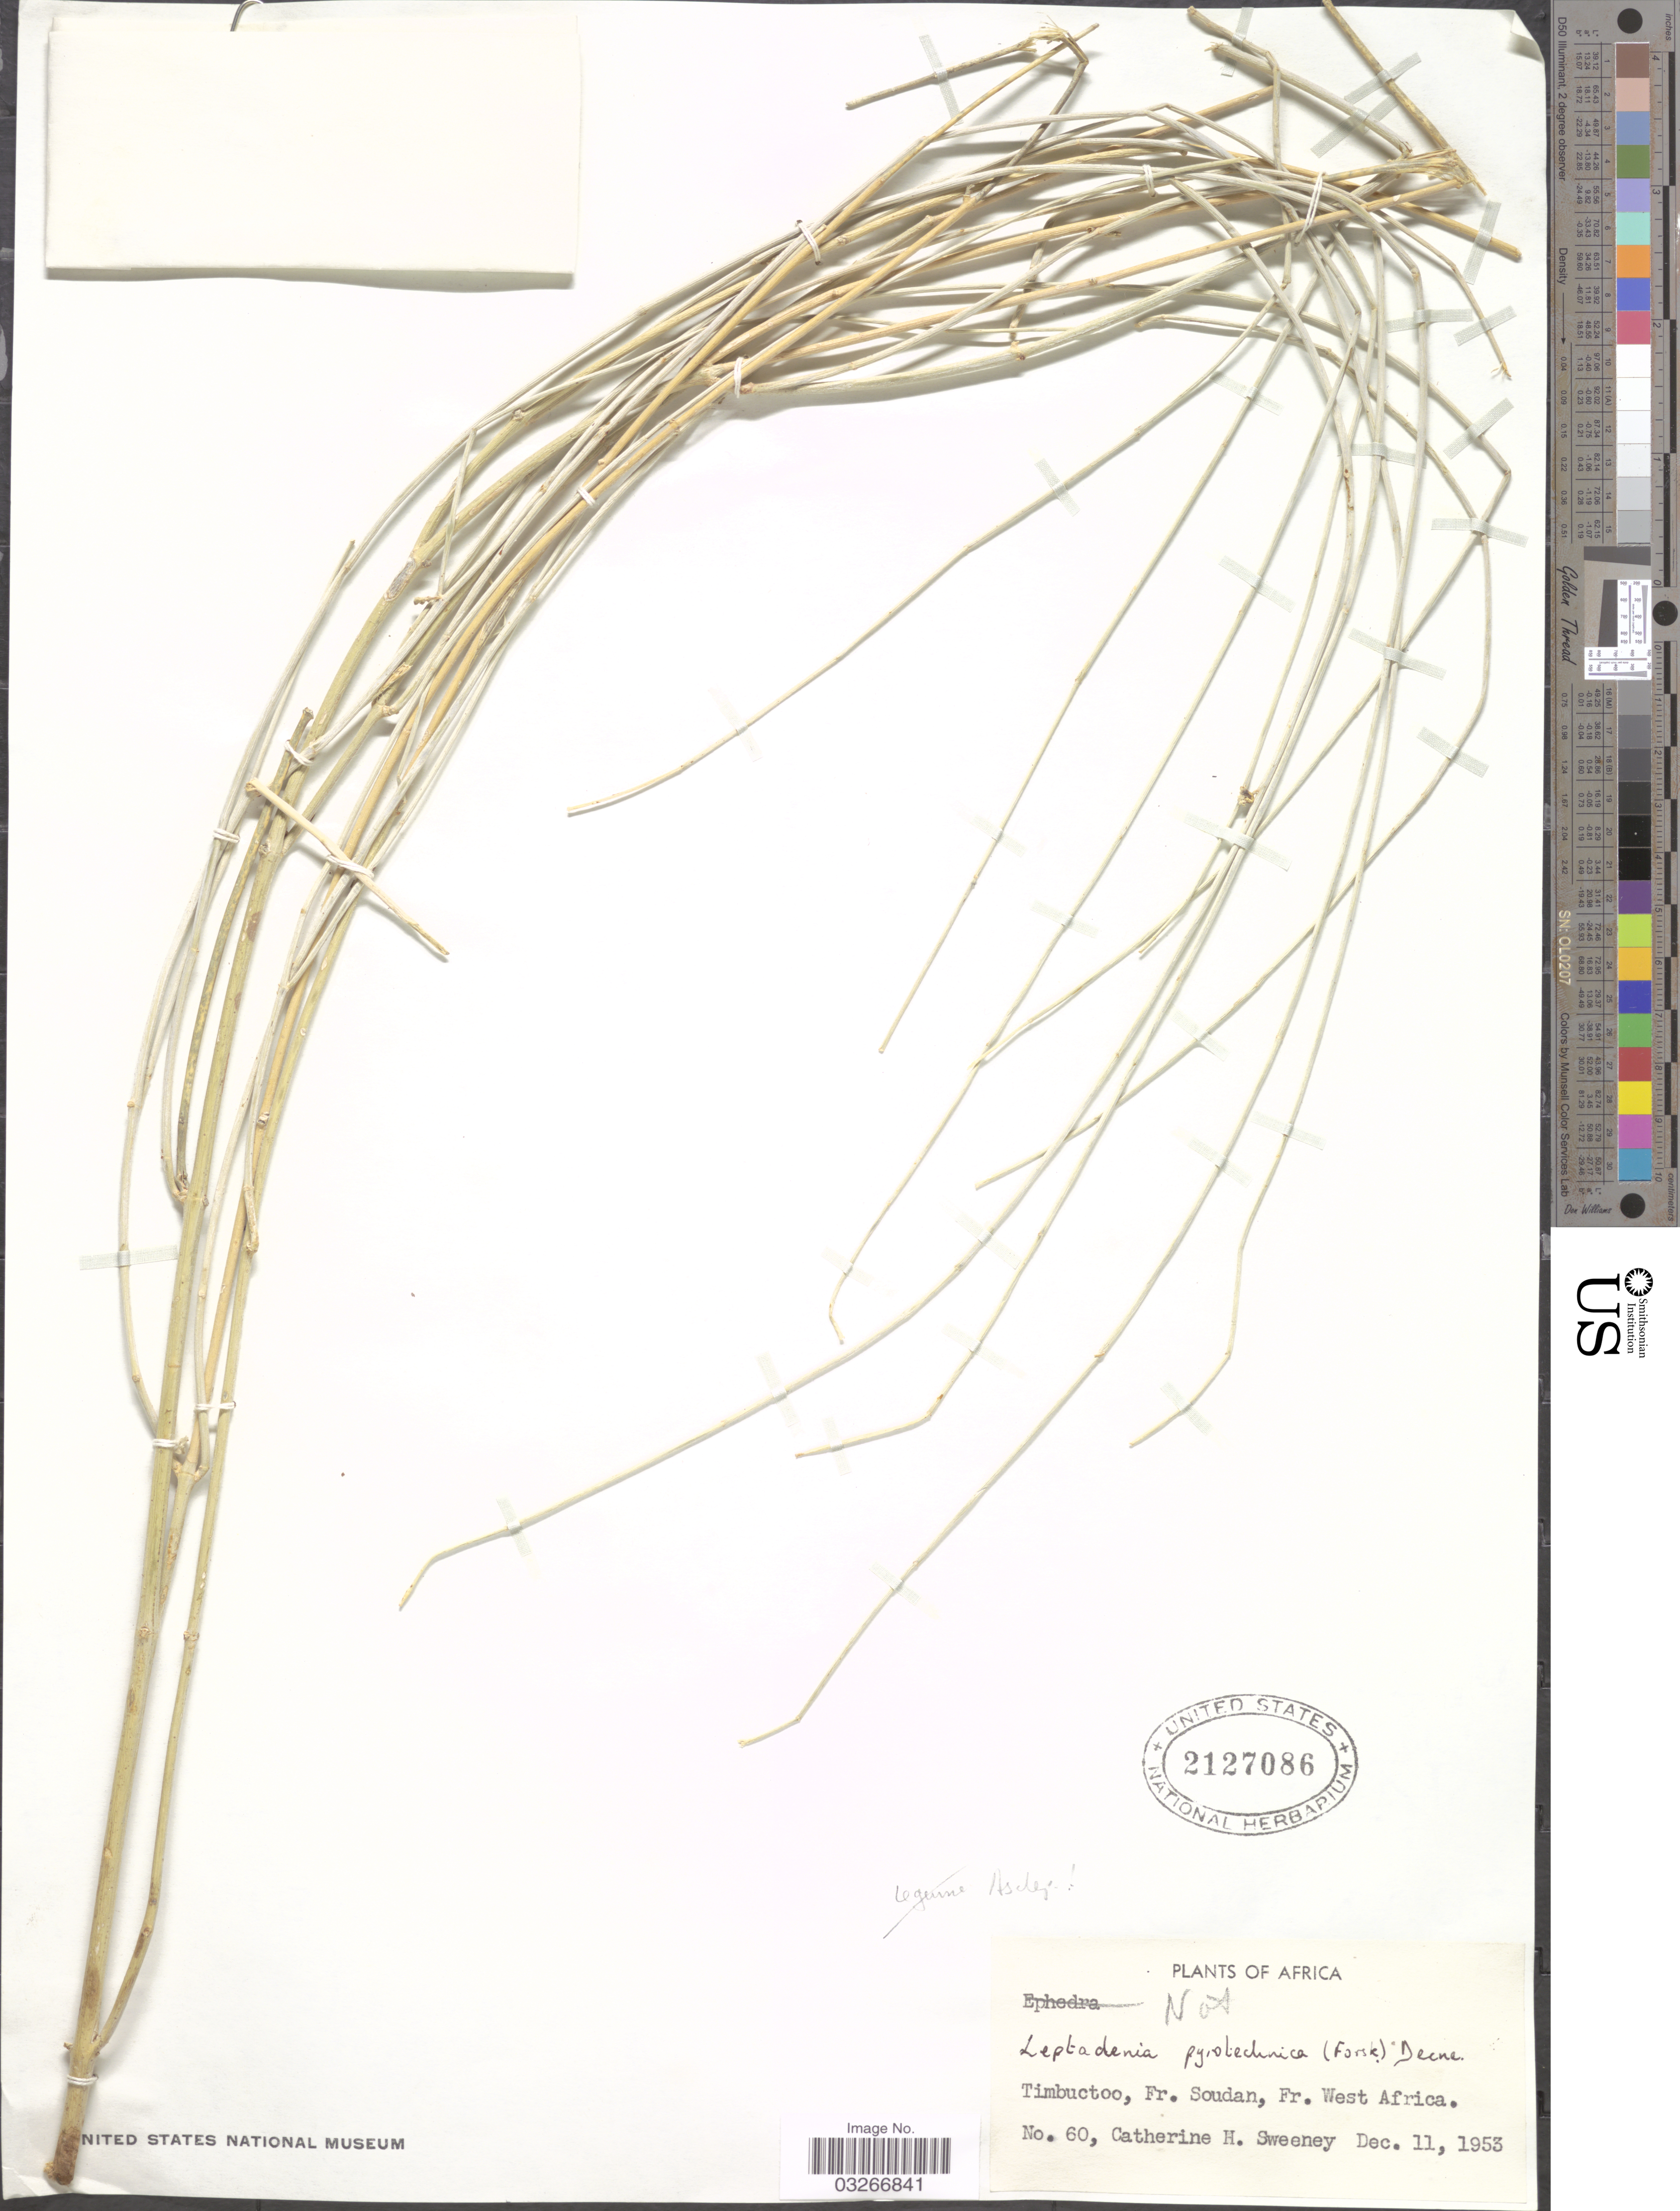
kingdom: Plantae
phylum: Tracheophyta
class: Magnoliopsida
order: Gentianales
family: Apocynaceae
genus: Leptadenia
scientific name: Leptadenia pyrotechnica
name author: (Forssk.) Decne.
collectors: C. Sweeney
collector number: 60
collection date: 1953-12-11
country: Sudan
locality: N of Africa, Timbuctoo, Fr. Soudan, Fr. West Africa.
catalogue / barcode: US 2127086